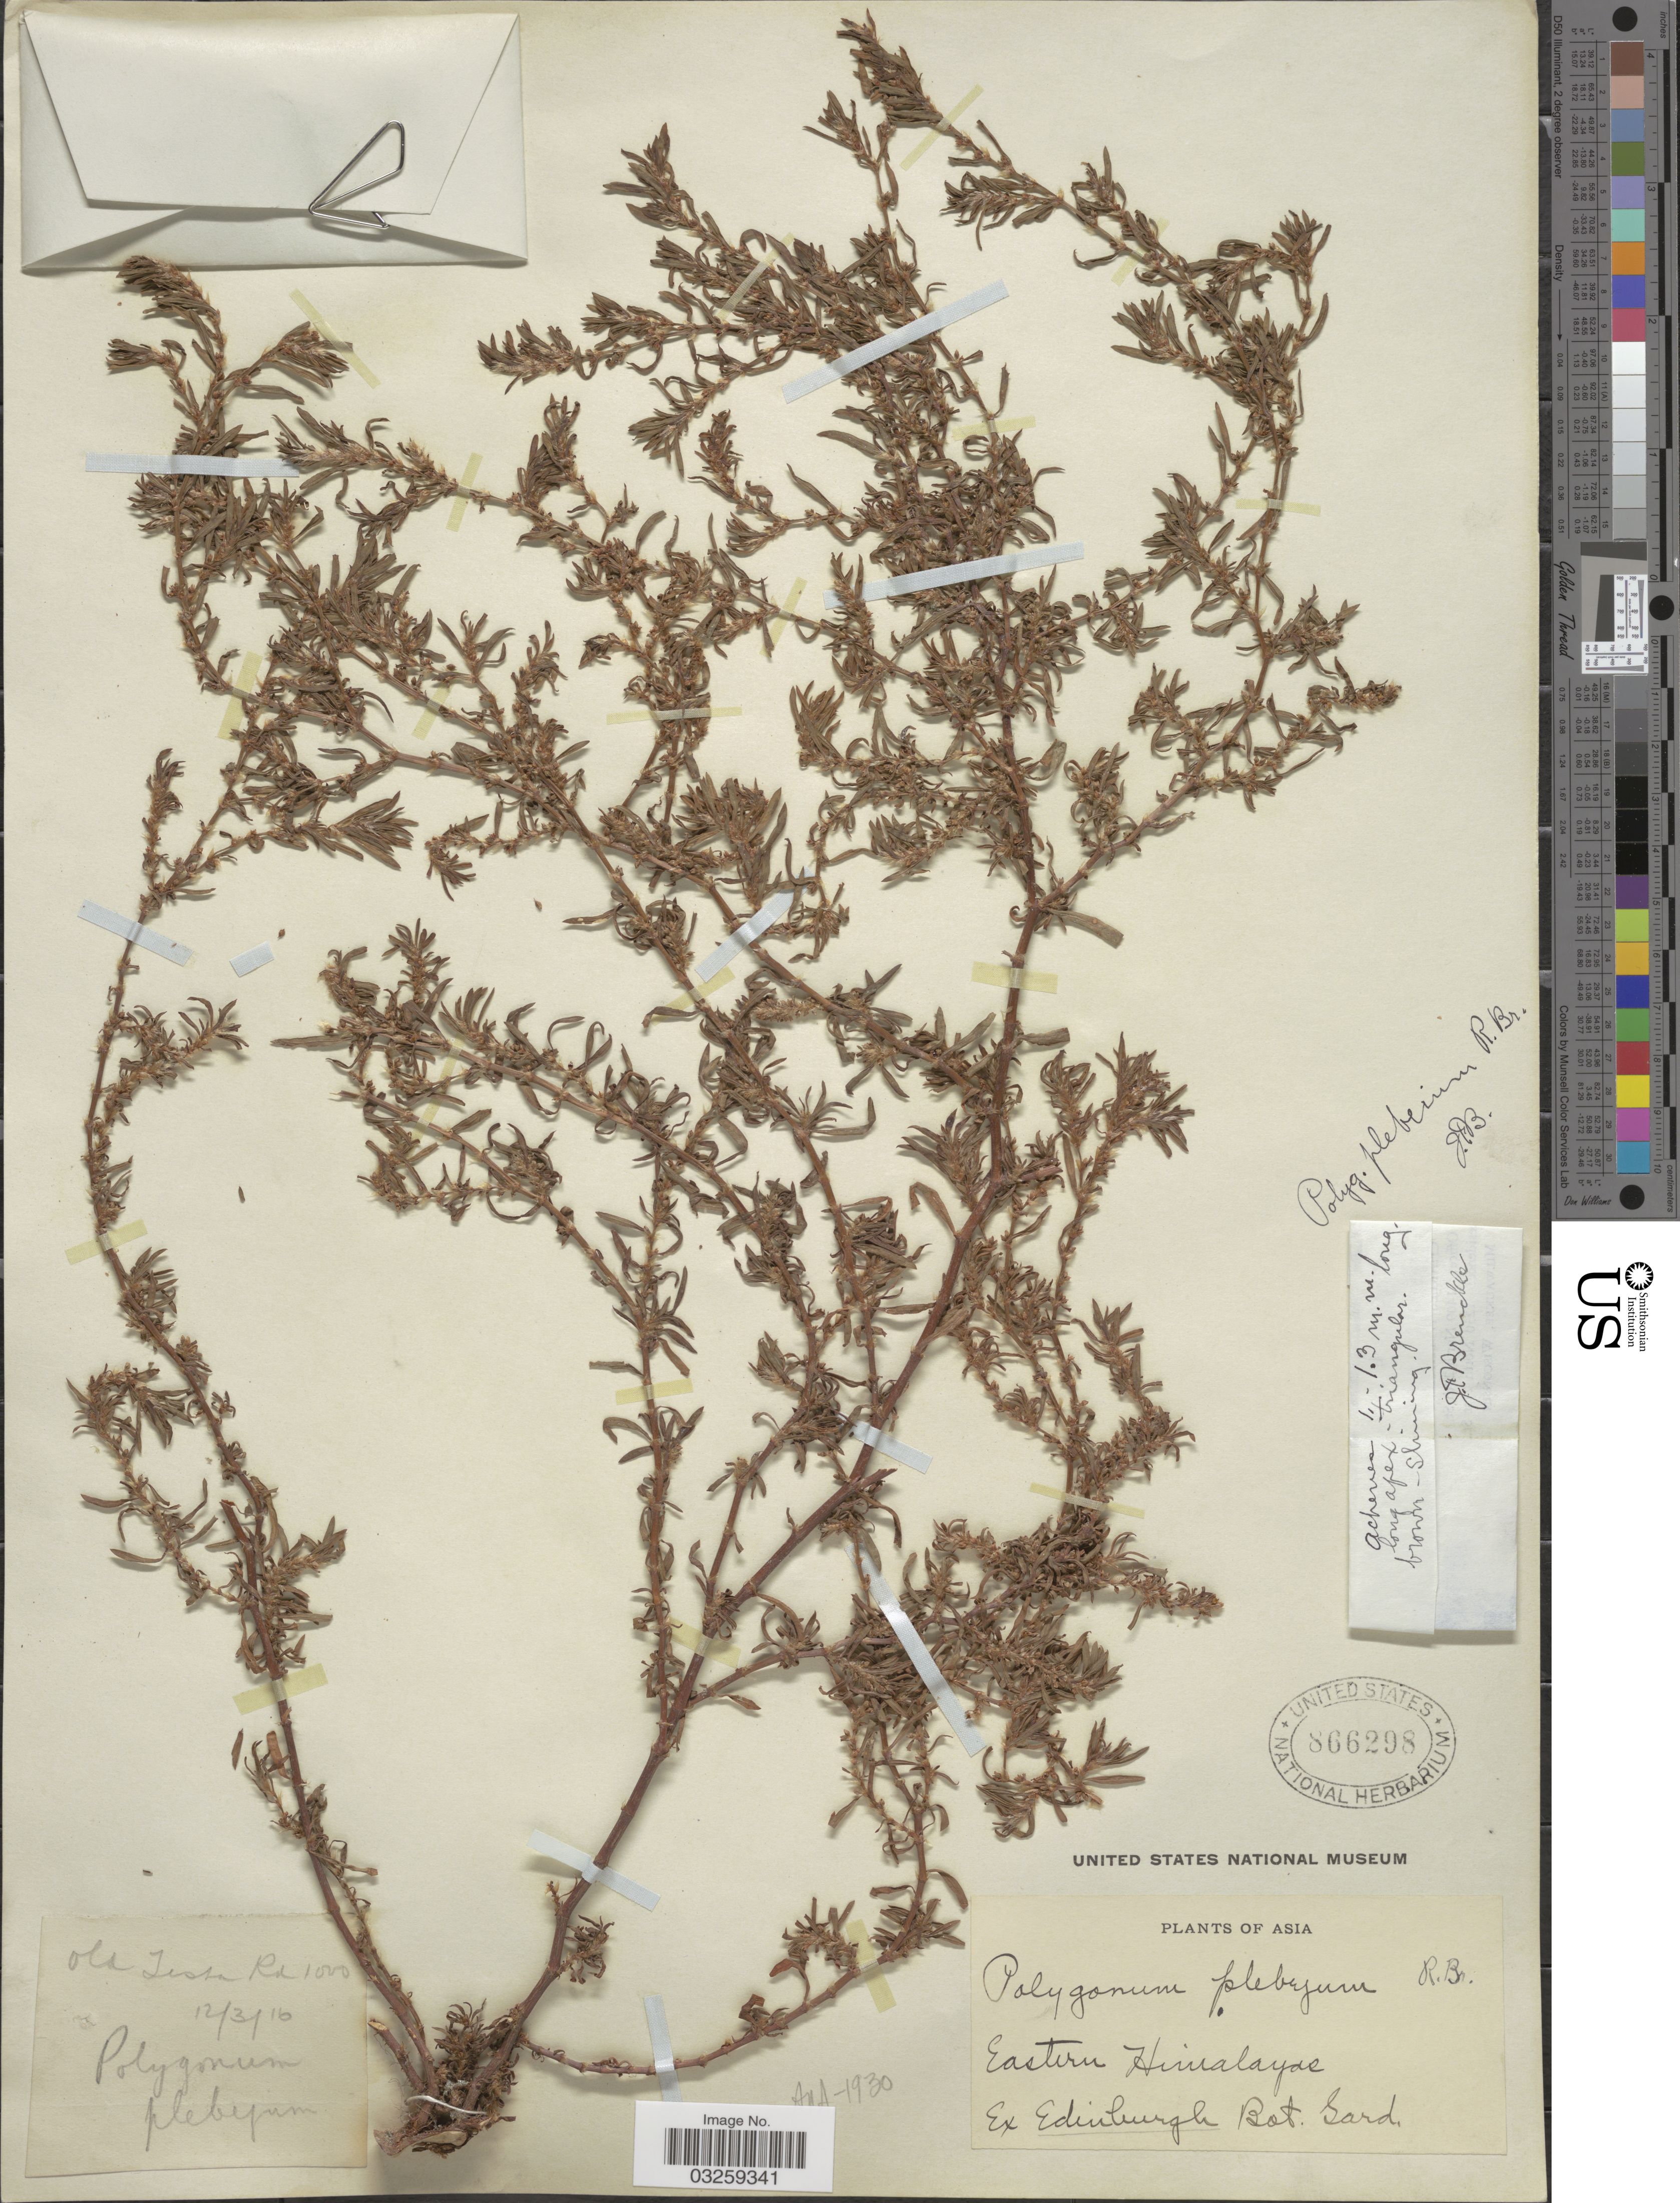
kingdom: Plantae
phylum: Tracheophyta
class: Magnoliopsida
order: Caryophyllales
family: Polygonaceae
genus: Polygonum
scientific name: Polygonum plebeium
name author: R. Br.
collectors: Edinburg Bot. Gard.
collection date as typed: Transcribed d/m/y: 12/3/16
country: India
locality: Asia. Eastern Himalayas. Old Tista Rd.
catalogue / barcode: US 866298